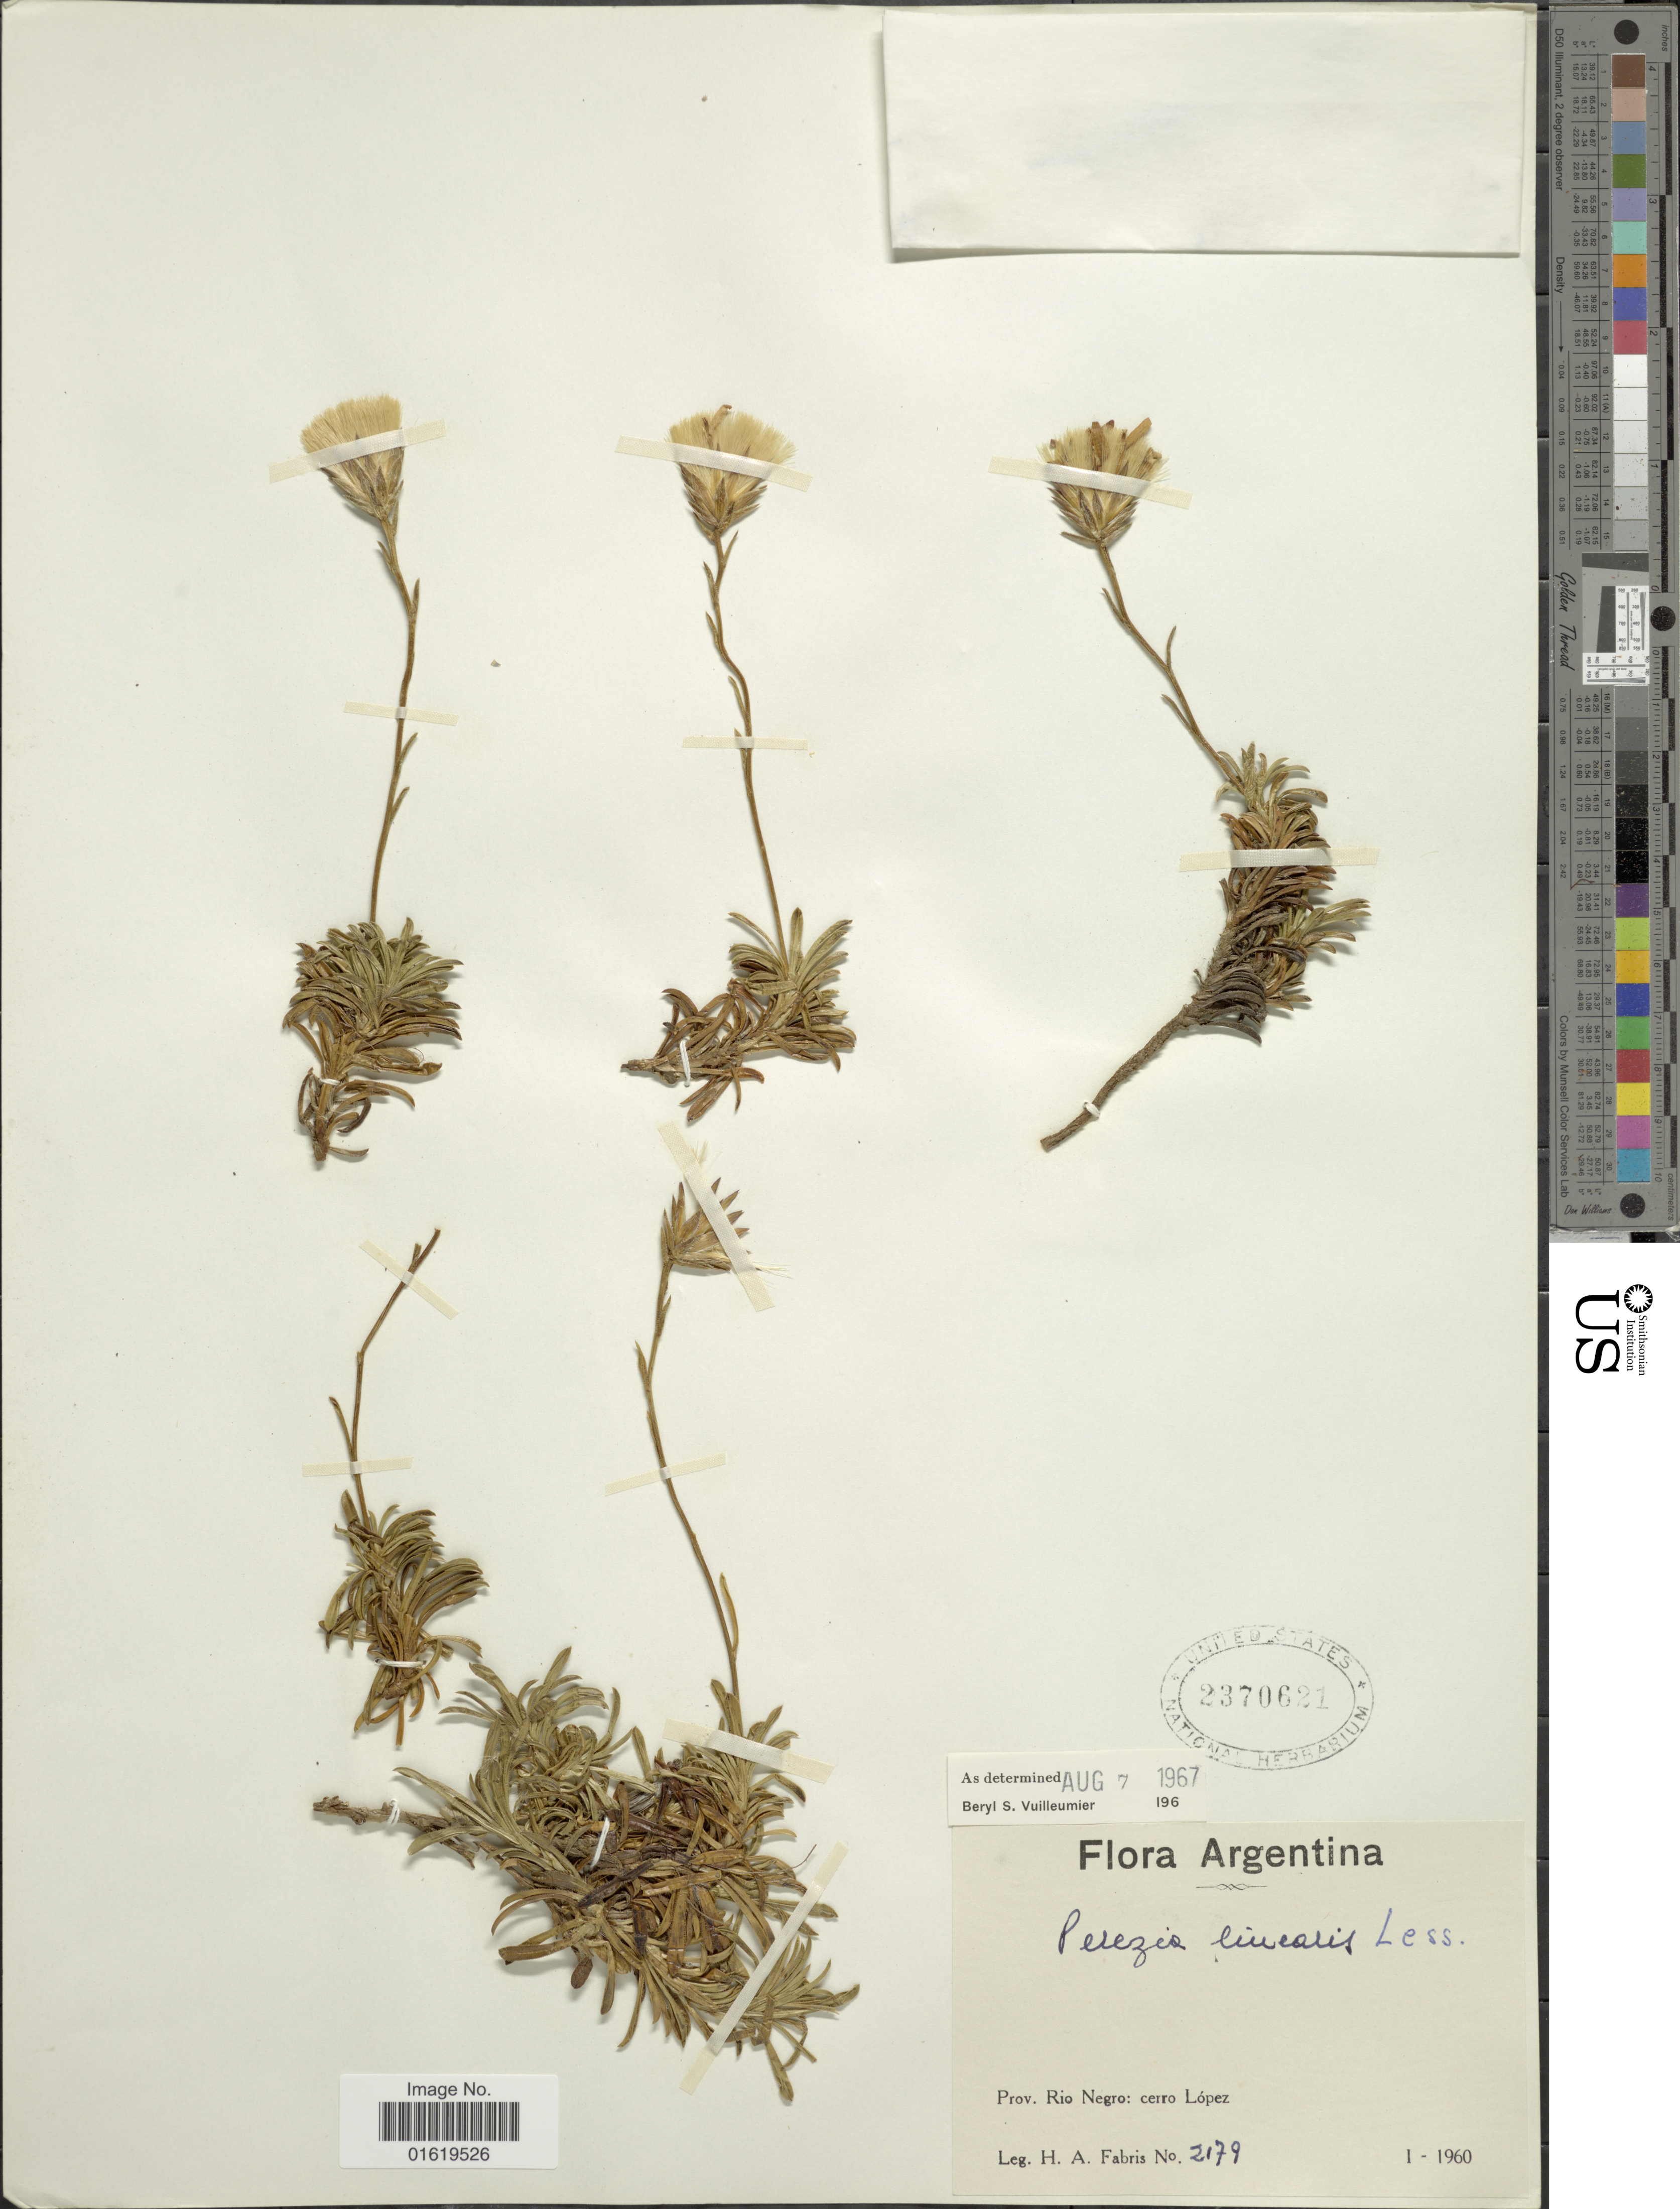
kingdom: Plantae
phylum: Tracheophyta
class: Magnoliopsida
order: Asterales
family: Asteraceae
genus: Perezia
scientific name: Perezia linearis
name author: Less.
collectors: H. A. Fabris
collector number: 2179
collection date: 1960-01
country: Argentina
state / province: Rio Negro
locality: Prov. Rio Negro: cerro López.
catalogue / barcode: US 2370621